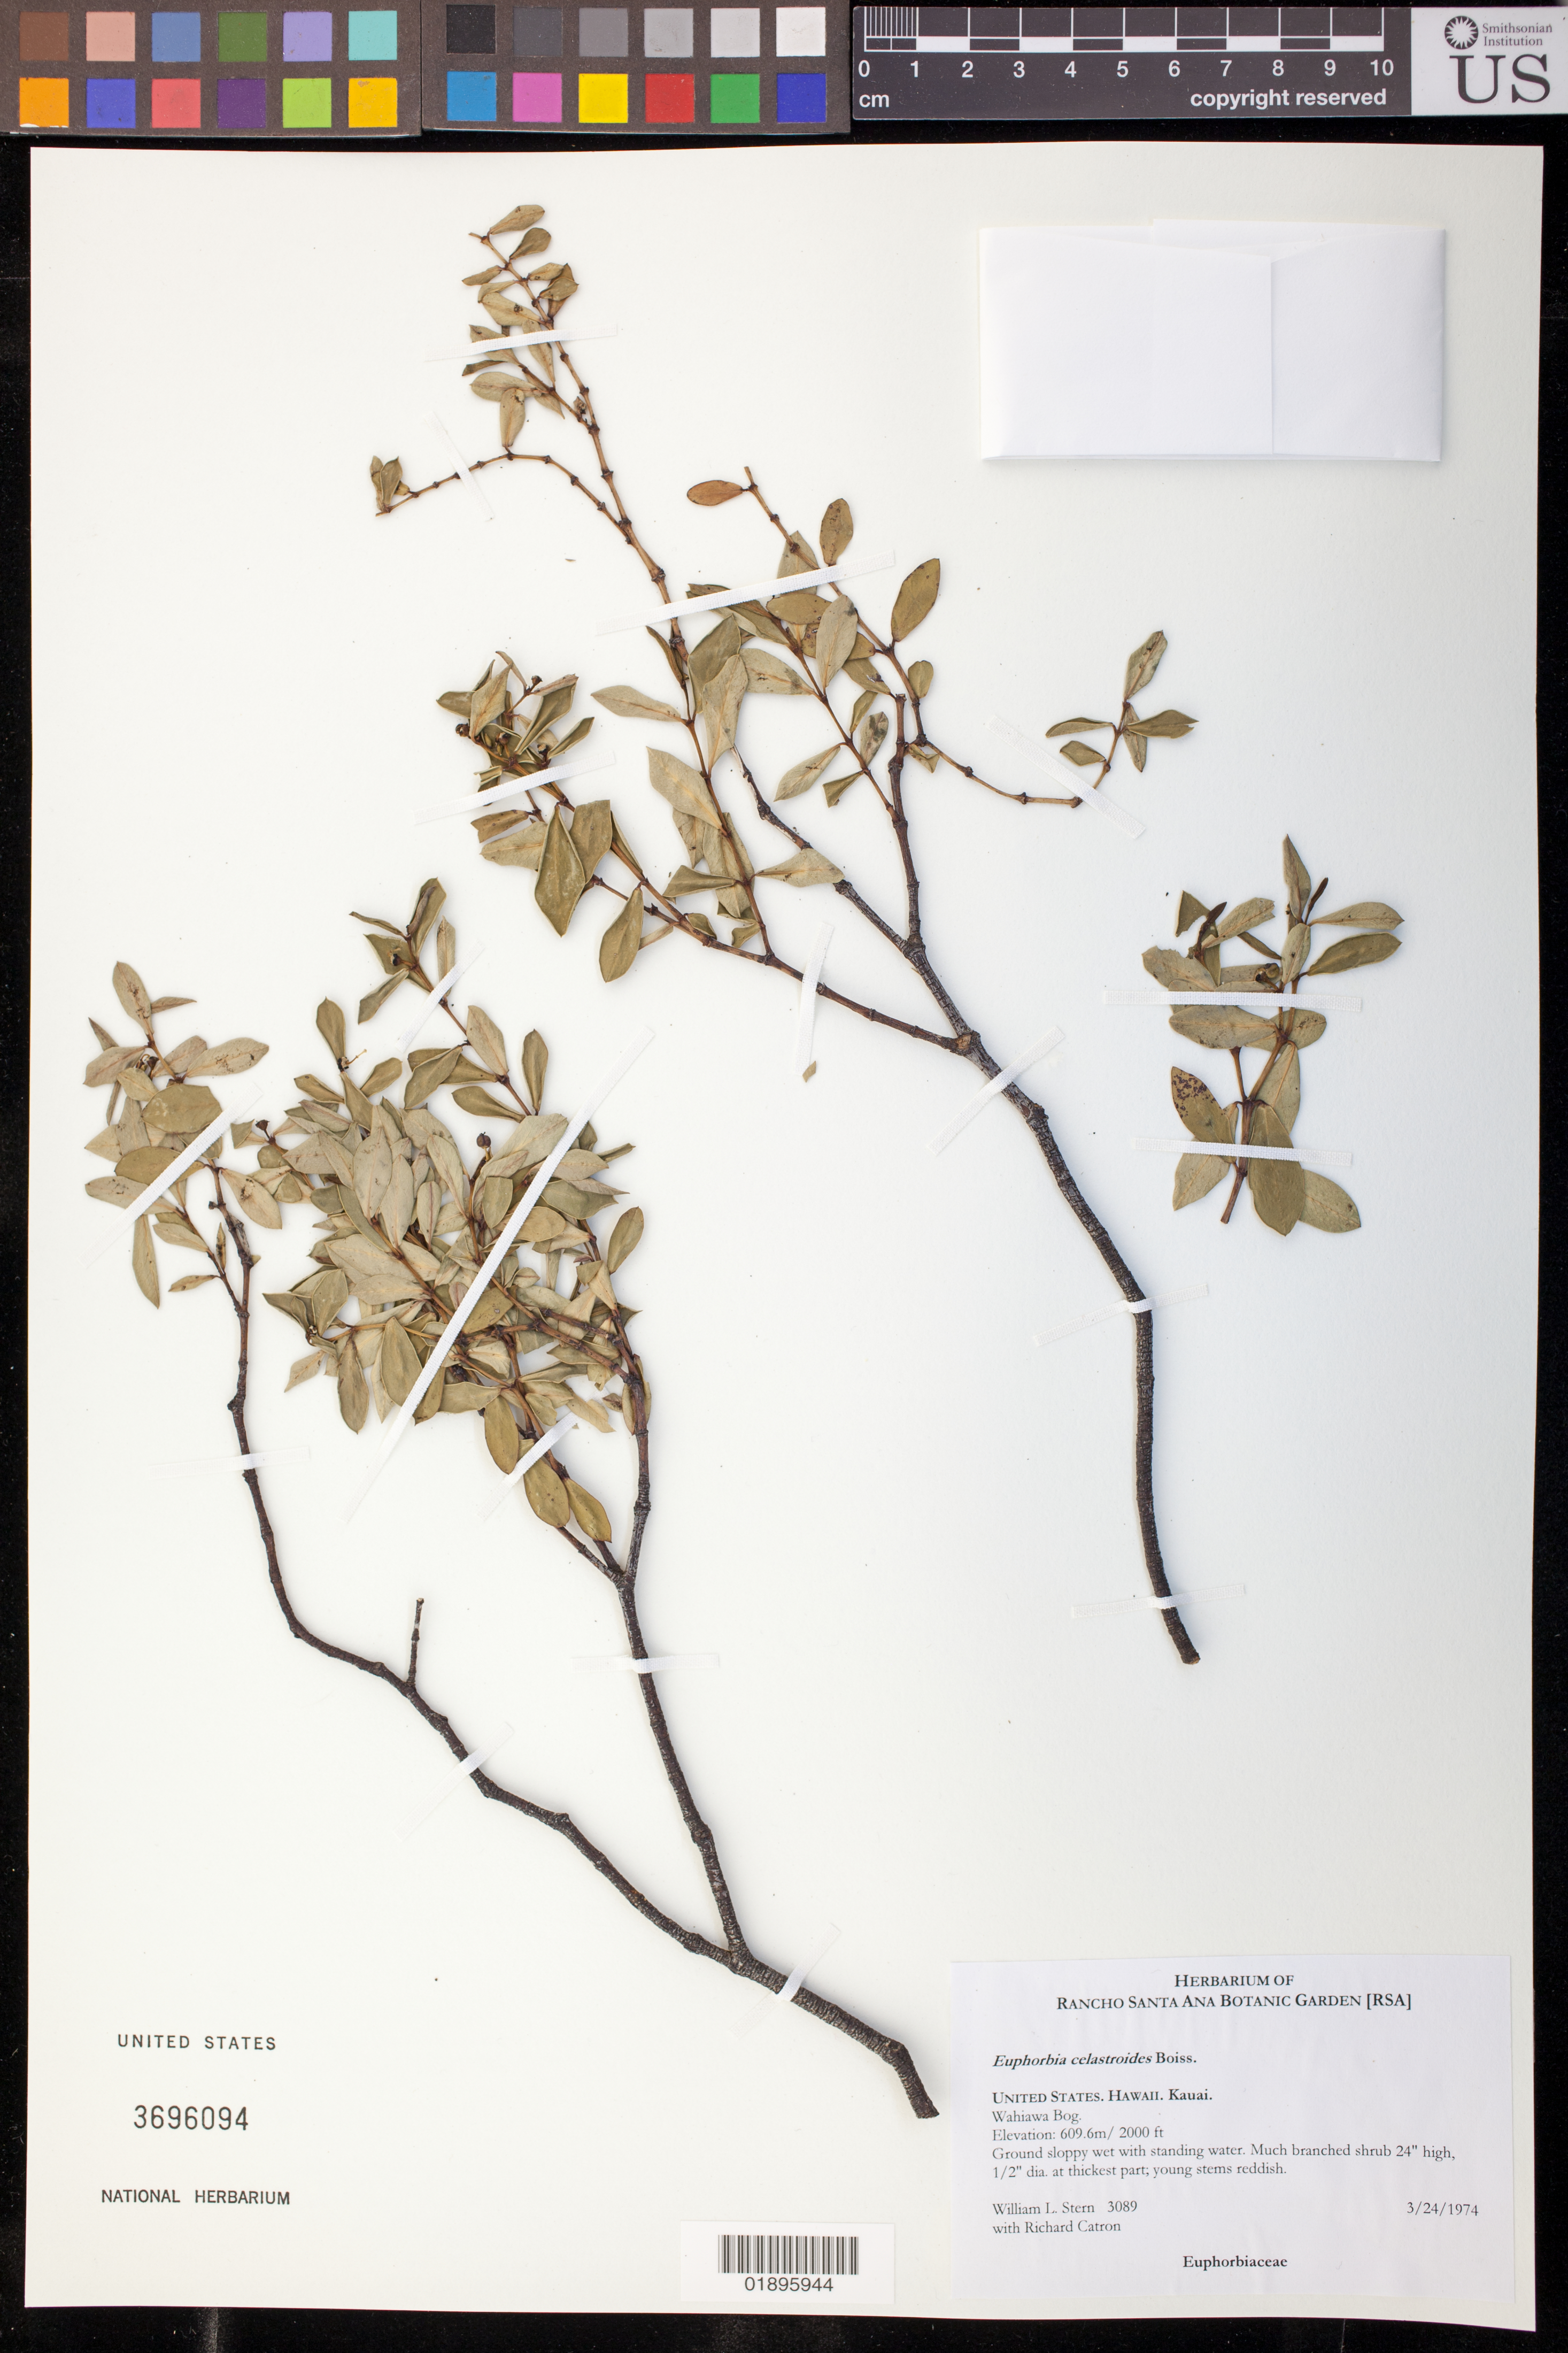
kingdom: Plantae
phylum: Tracheophyta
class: Magnoliopsida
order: Malpighiales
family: Euphorbiaceae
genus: Euphorbia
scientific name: Euphorbia sparsiflora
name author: A. Heller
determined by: Wagner, W. L., (BOT), Smithsonian Institution - National Museum of Natural History (UNITED STATES)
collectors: W. L. Stern & R. Catron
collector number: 3089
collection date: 1974-03-24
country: United States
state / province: Hawaii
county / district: Kauai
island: Kaua'i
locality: Wahiawa Bog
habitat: Ground sloppy wet with standing water.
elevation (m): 610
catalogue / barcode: US 3696094